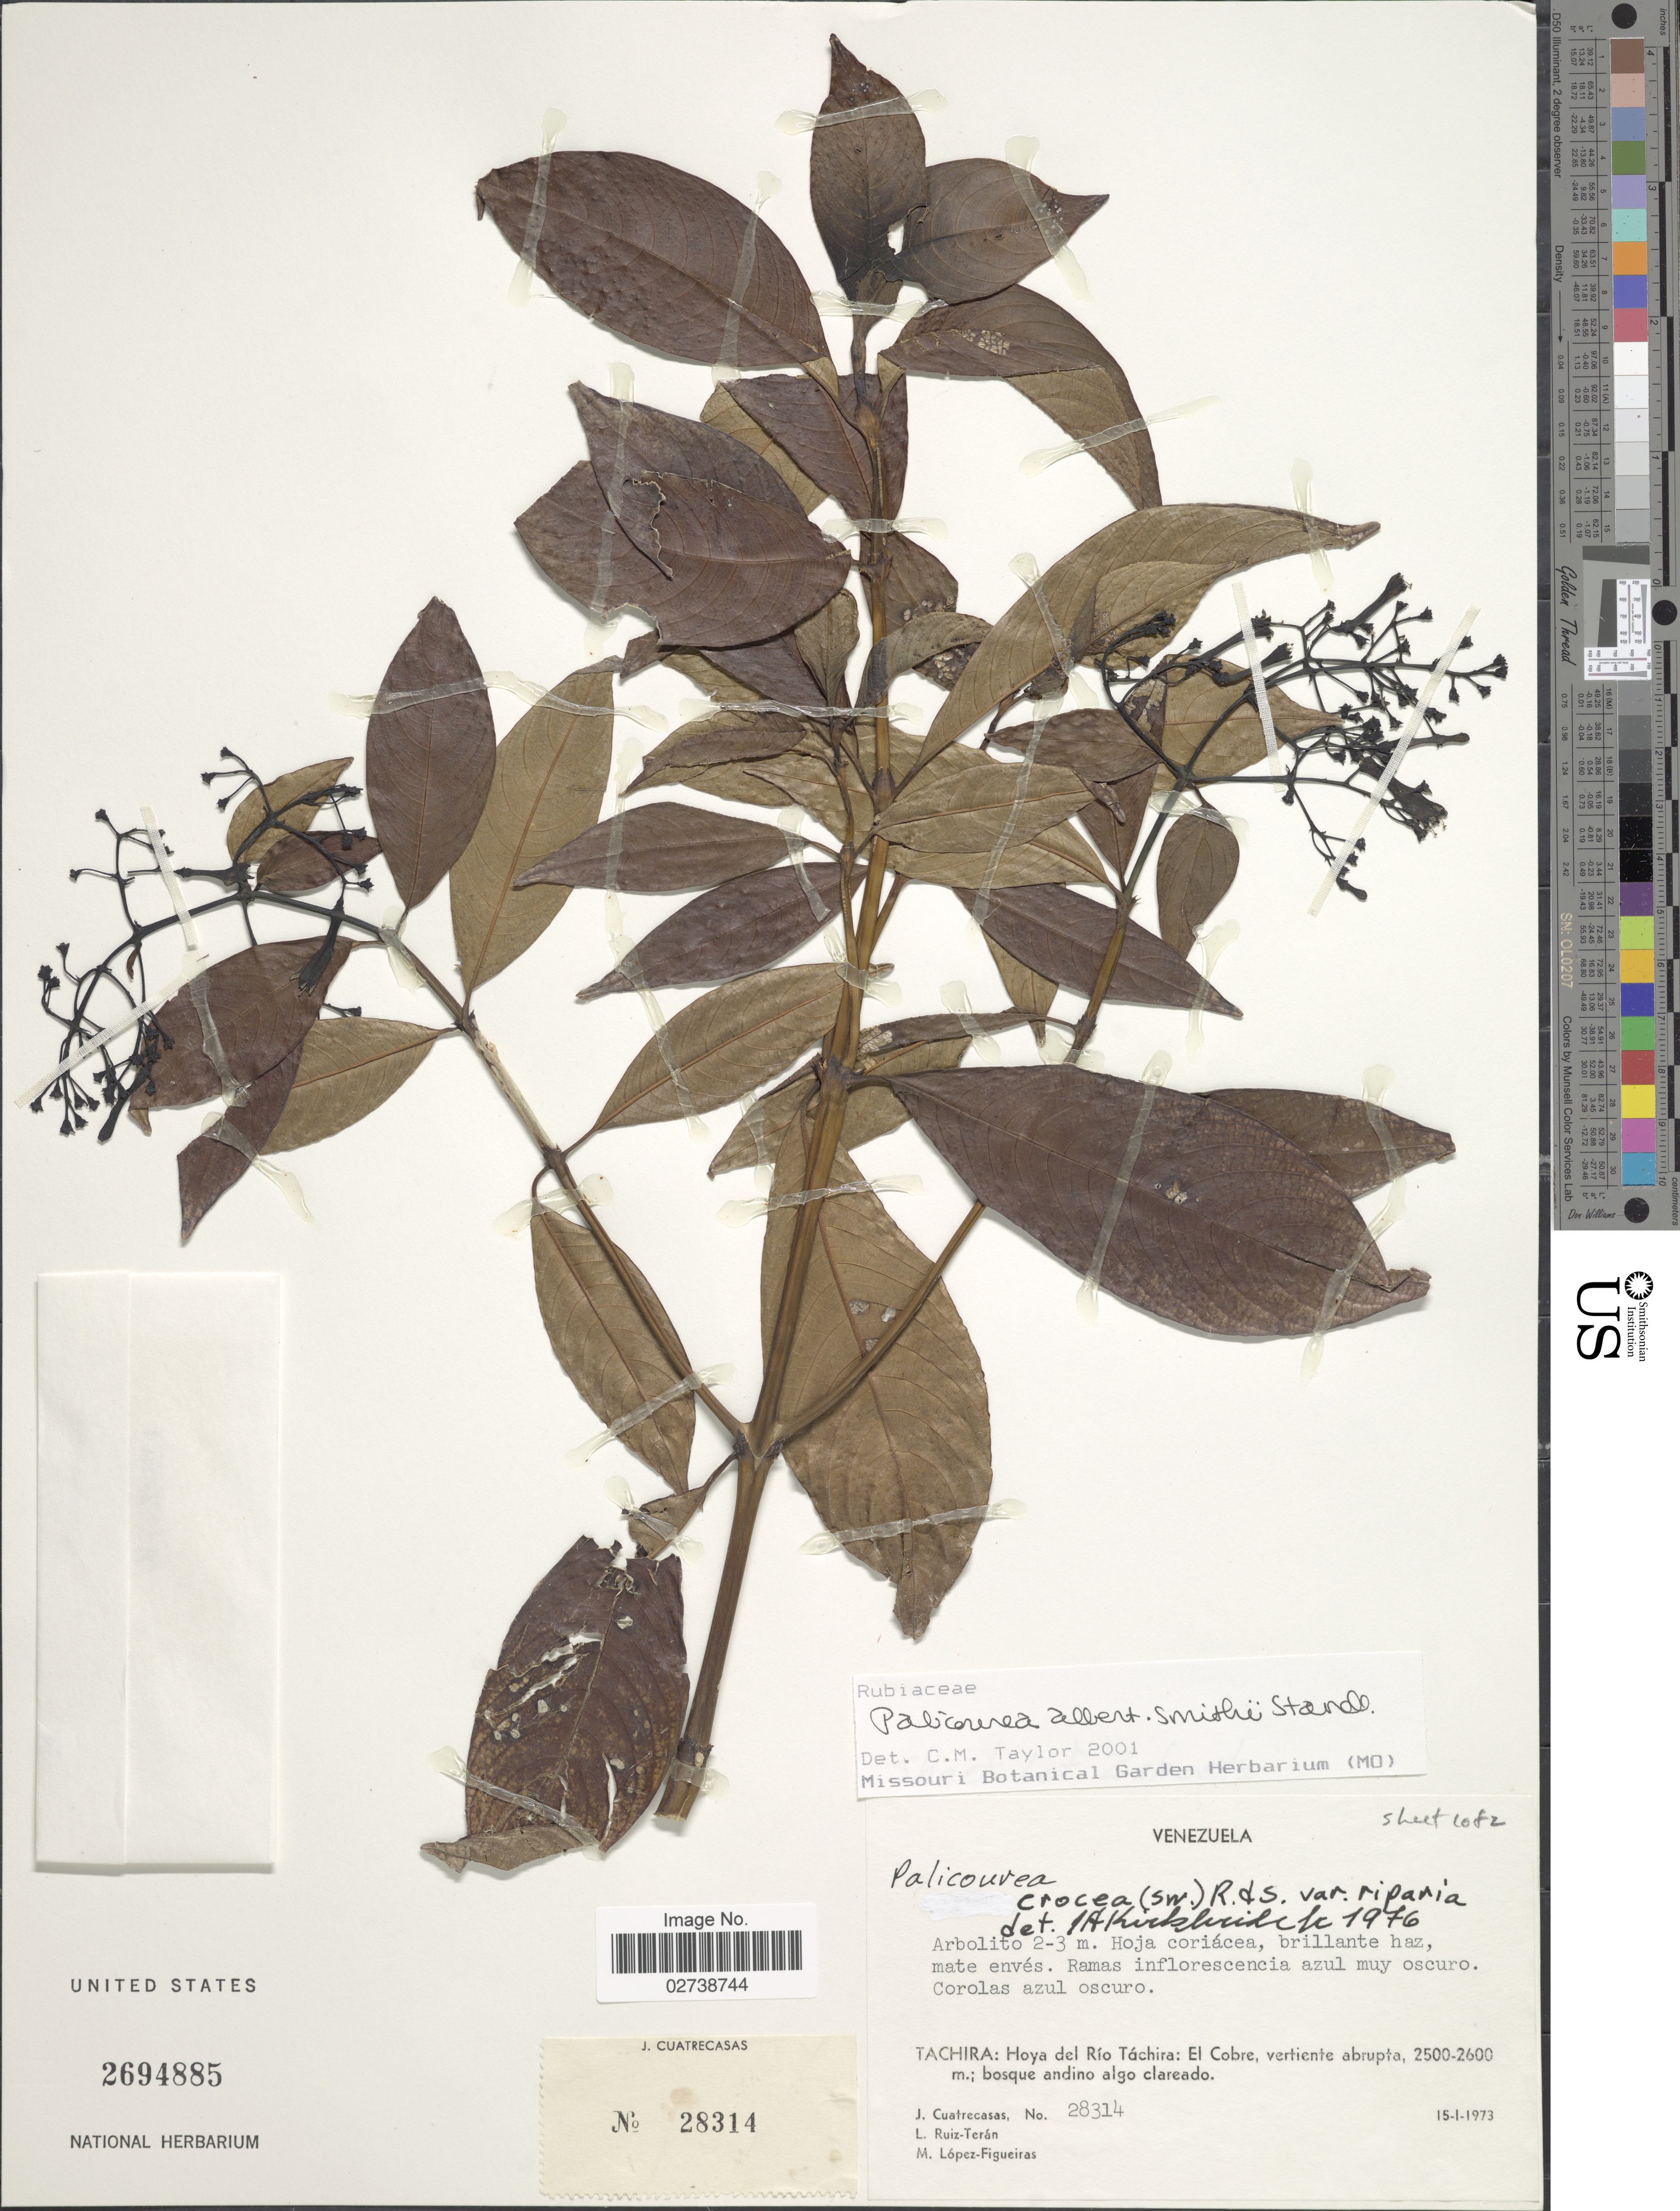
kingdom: Plantae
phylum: Tracheophyta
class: Magnoliopsida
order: Gentianales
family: Rubiaceae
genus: Palicourea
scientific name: Palicourea albert-smithii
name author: Standl.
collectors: J. Cuatrecasas, L. E. Ruíz-Terán & M. Lopéz-F.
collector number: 28314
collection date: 1973-01-15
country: Venezuela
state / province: Tachira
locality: Hoya del Río Táchira: El Cobre, vertiente abrupta; bosque andino algo clareado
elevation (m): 2500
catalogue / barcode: US 2694885